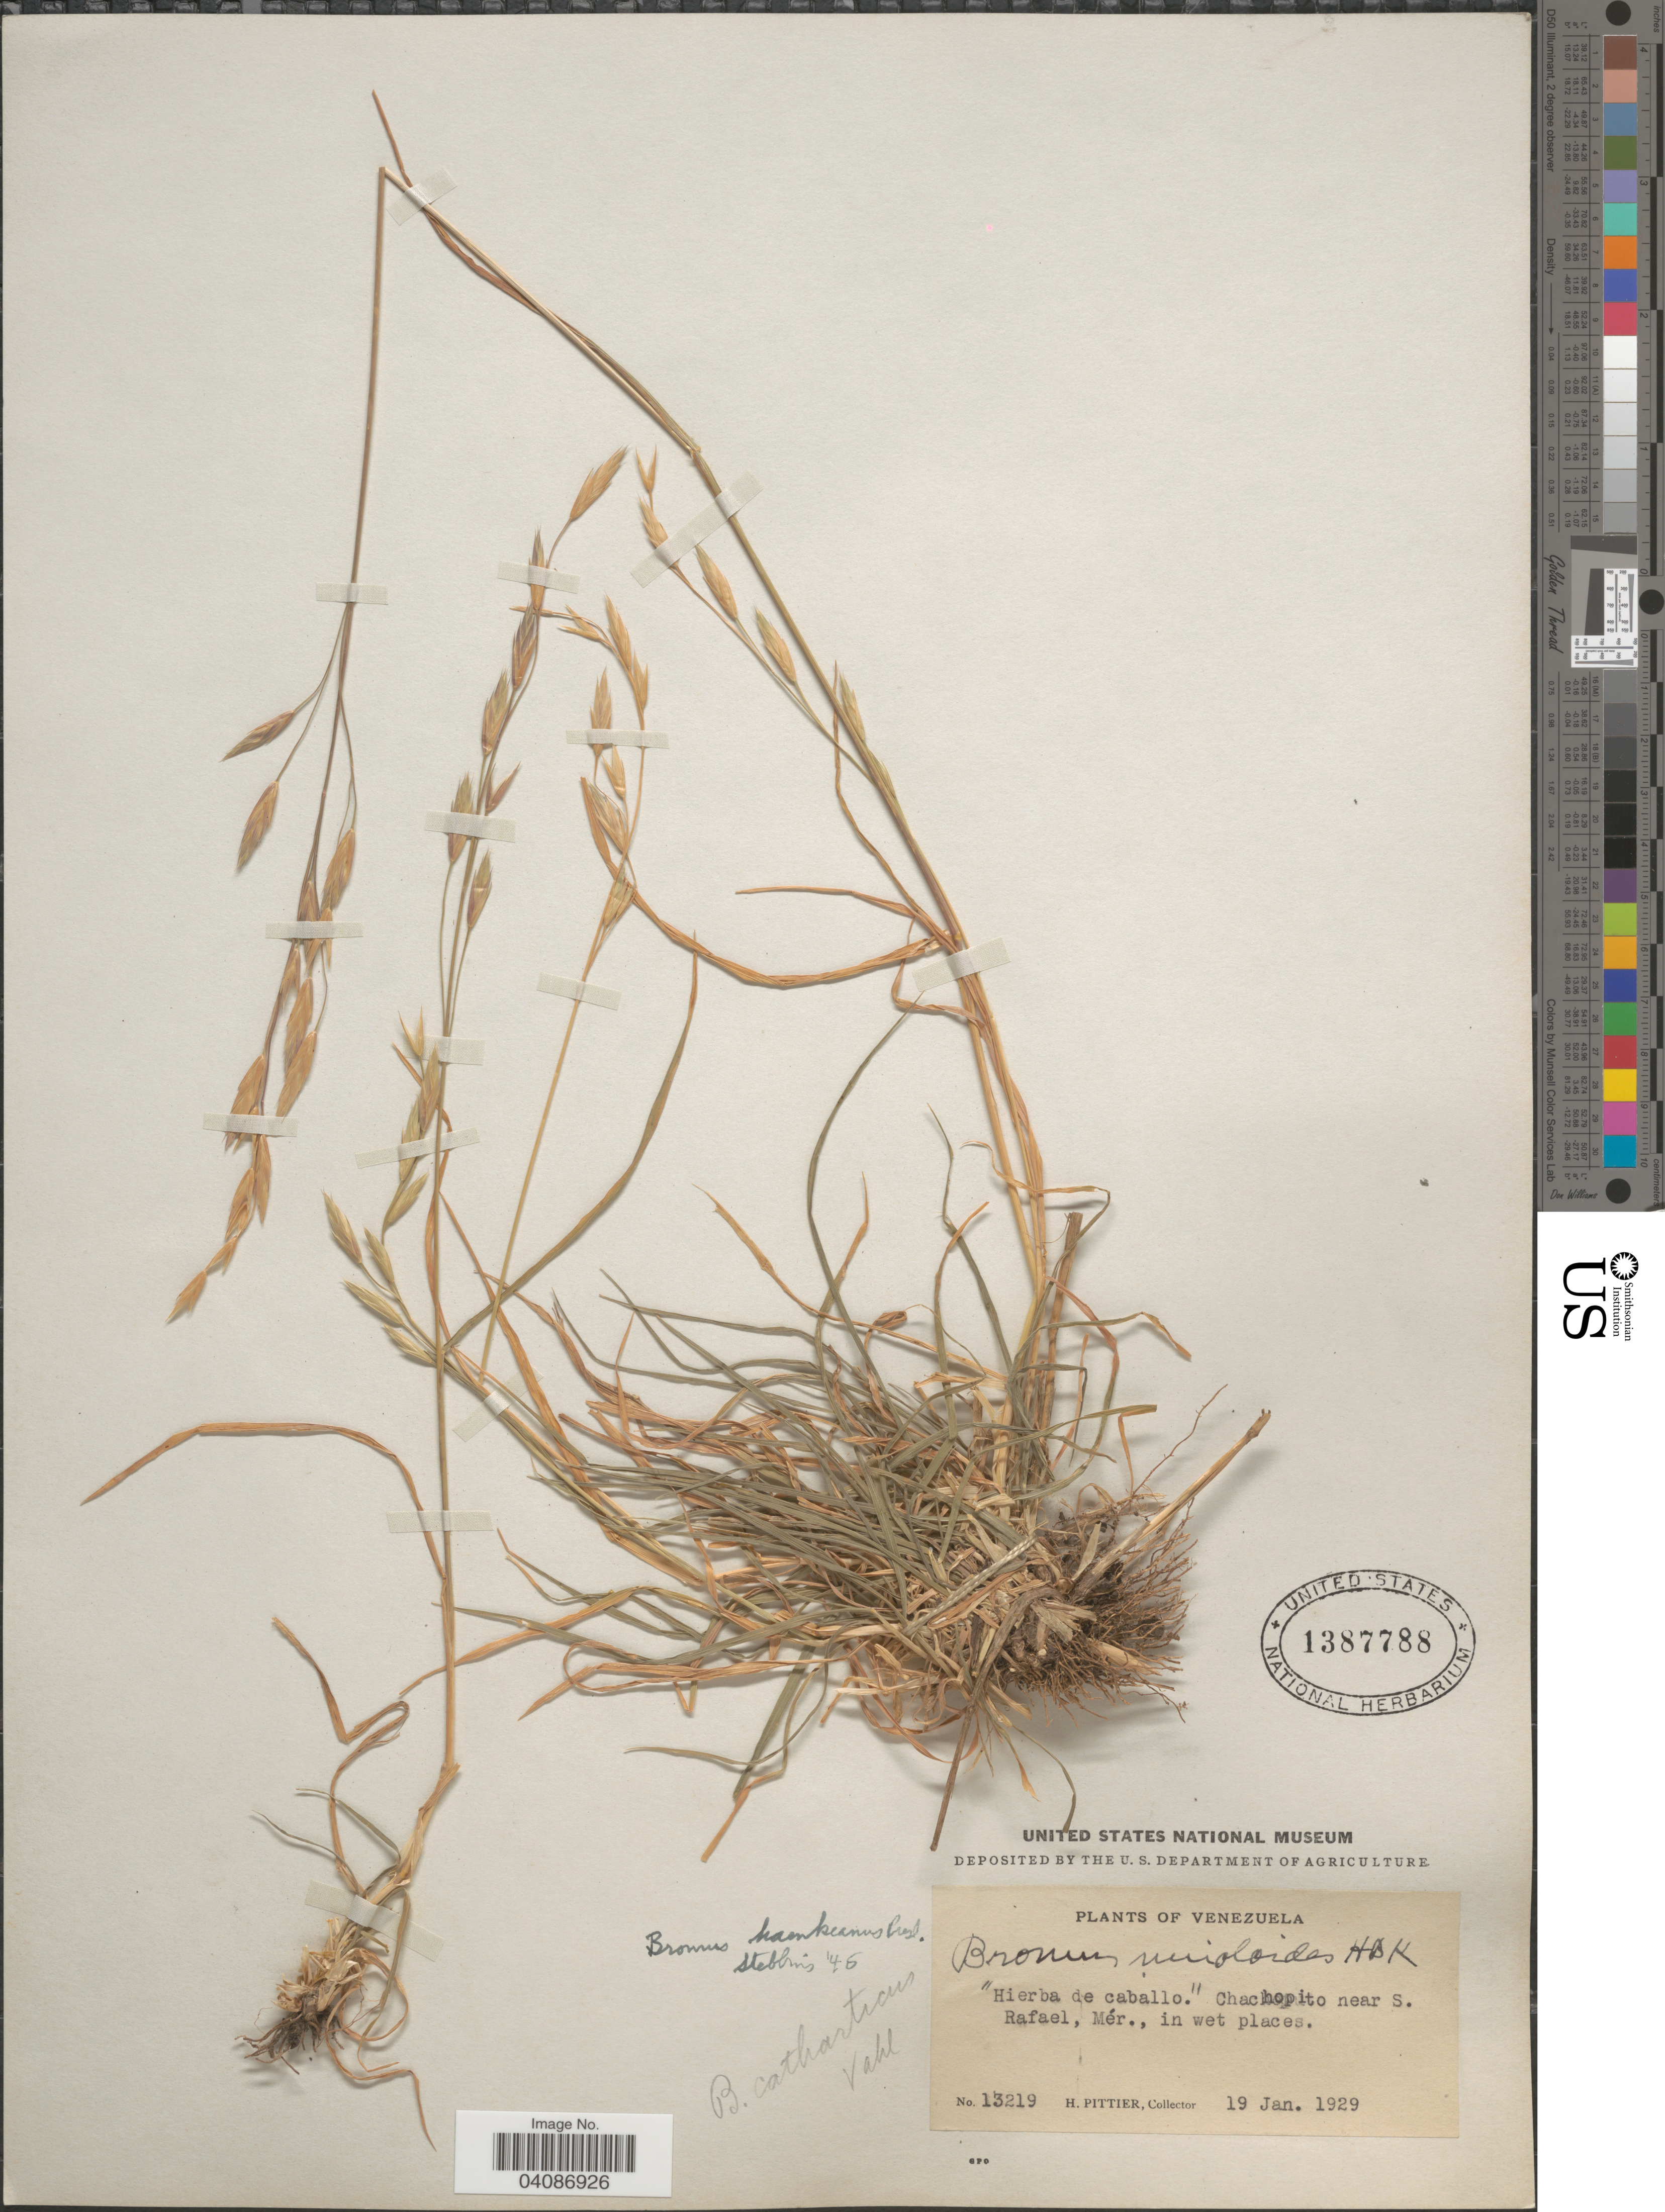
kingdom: Plantae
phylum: Tracheophyta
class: Liliopsida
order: Poales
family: Poaceae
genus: Bromus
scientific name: Bromus catharticus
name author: Vahl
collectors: H. F. Pittier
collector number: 13219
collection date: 1929-01-19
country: Venezuela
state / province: Merida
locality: Chachopito near S. Rafael, in wet places.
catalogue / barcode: US 1387788